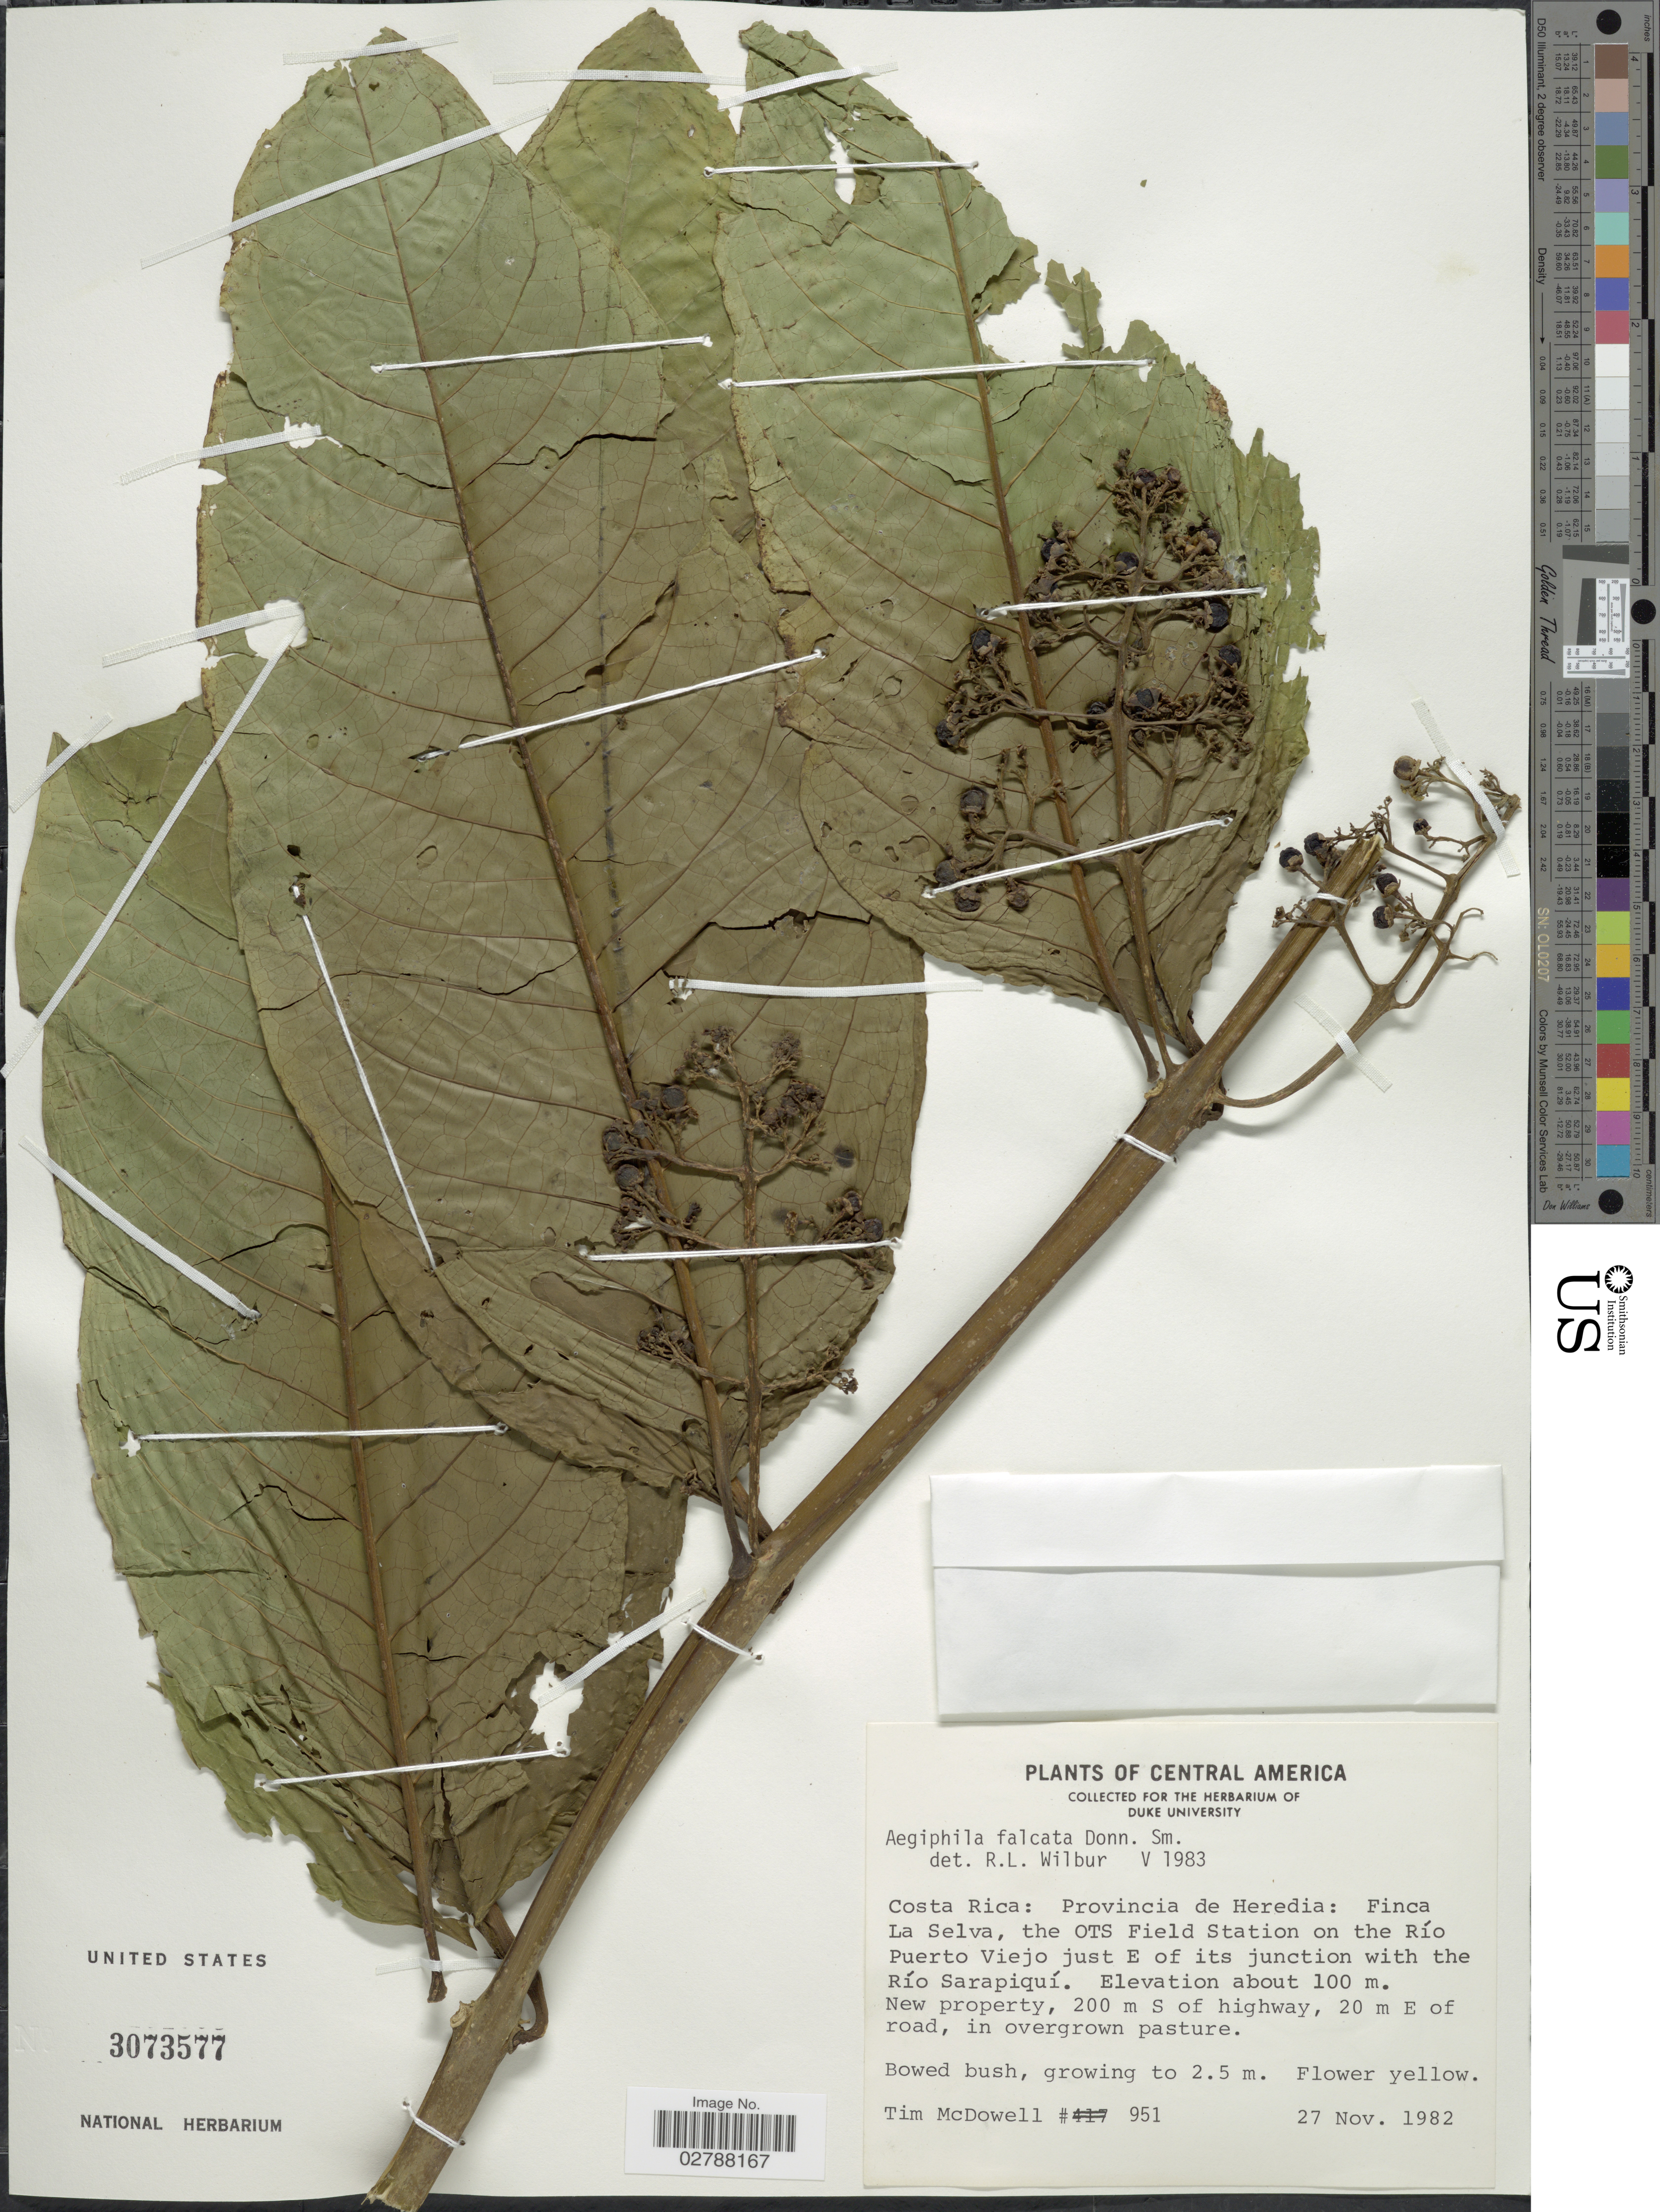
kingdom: Plantae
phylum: Tracheophyta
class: Magnoliopsida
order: Lamiales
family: Lamiaceae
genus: Aegiphila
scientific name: Aegiphila falcata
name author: Donn. Sm.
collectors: T. McDowell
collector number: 951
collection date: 1982-11-27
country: Costa Rica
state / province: Heredia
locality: Central America. Provincia de Heredia: Finca La Selva, the OTS Field Station on the Río Puerto Viejo just E of its junction with the Río Sarapiquí. New property, 200 m S of highway, 20 m E of road, in overgrown pasture.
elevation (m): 100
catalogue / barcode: US 3073577